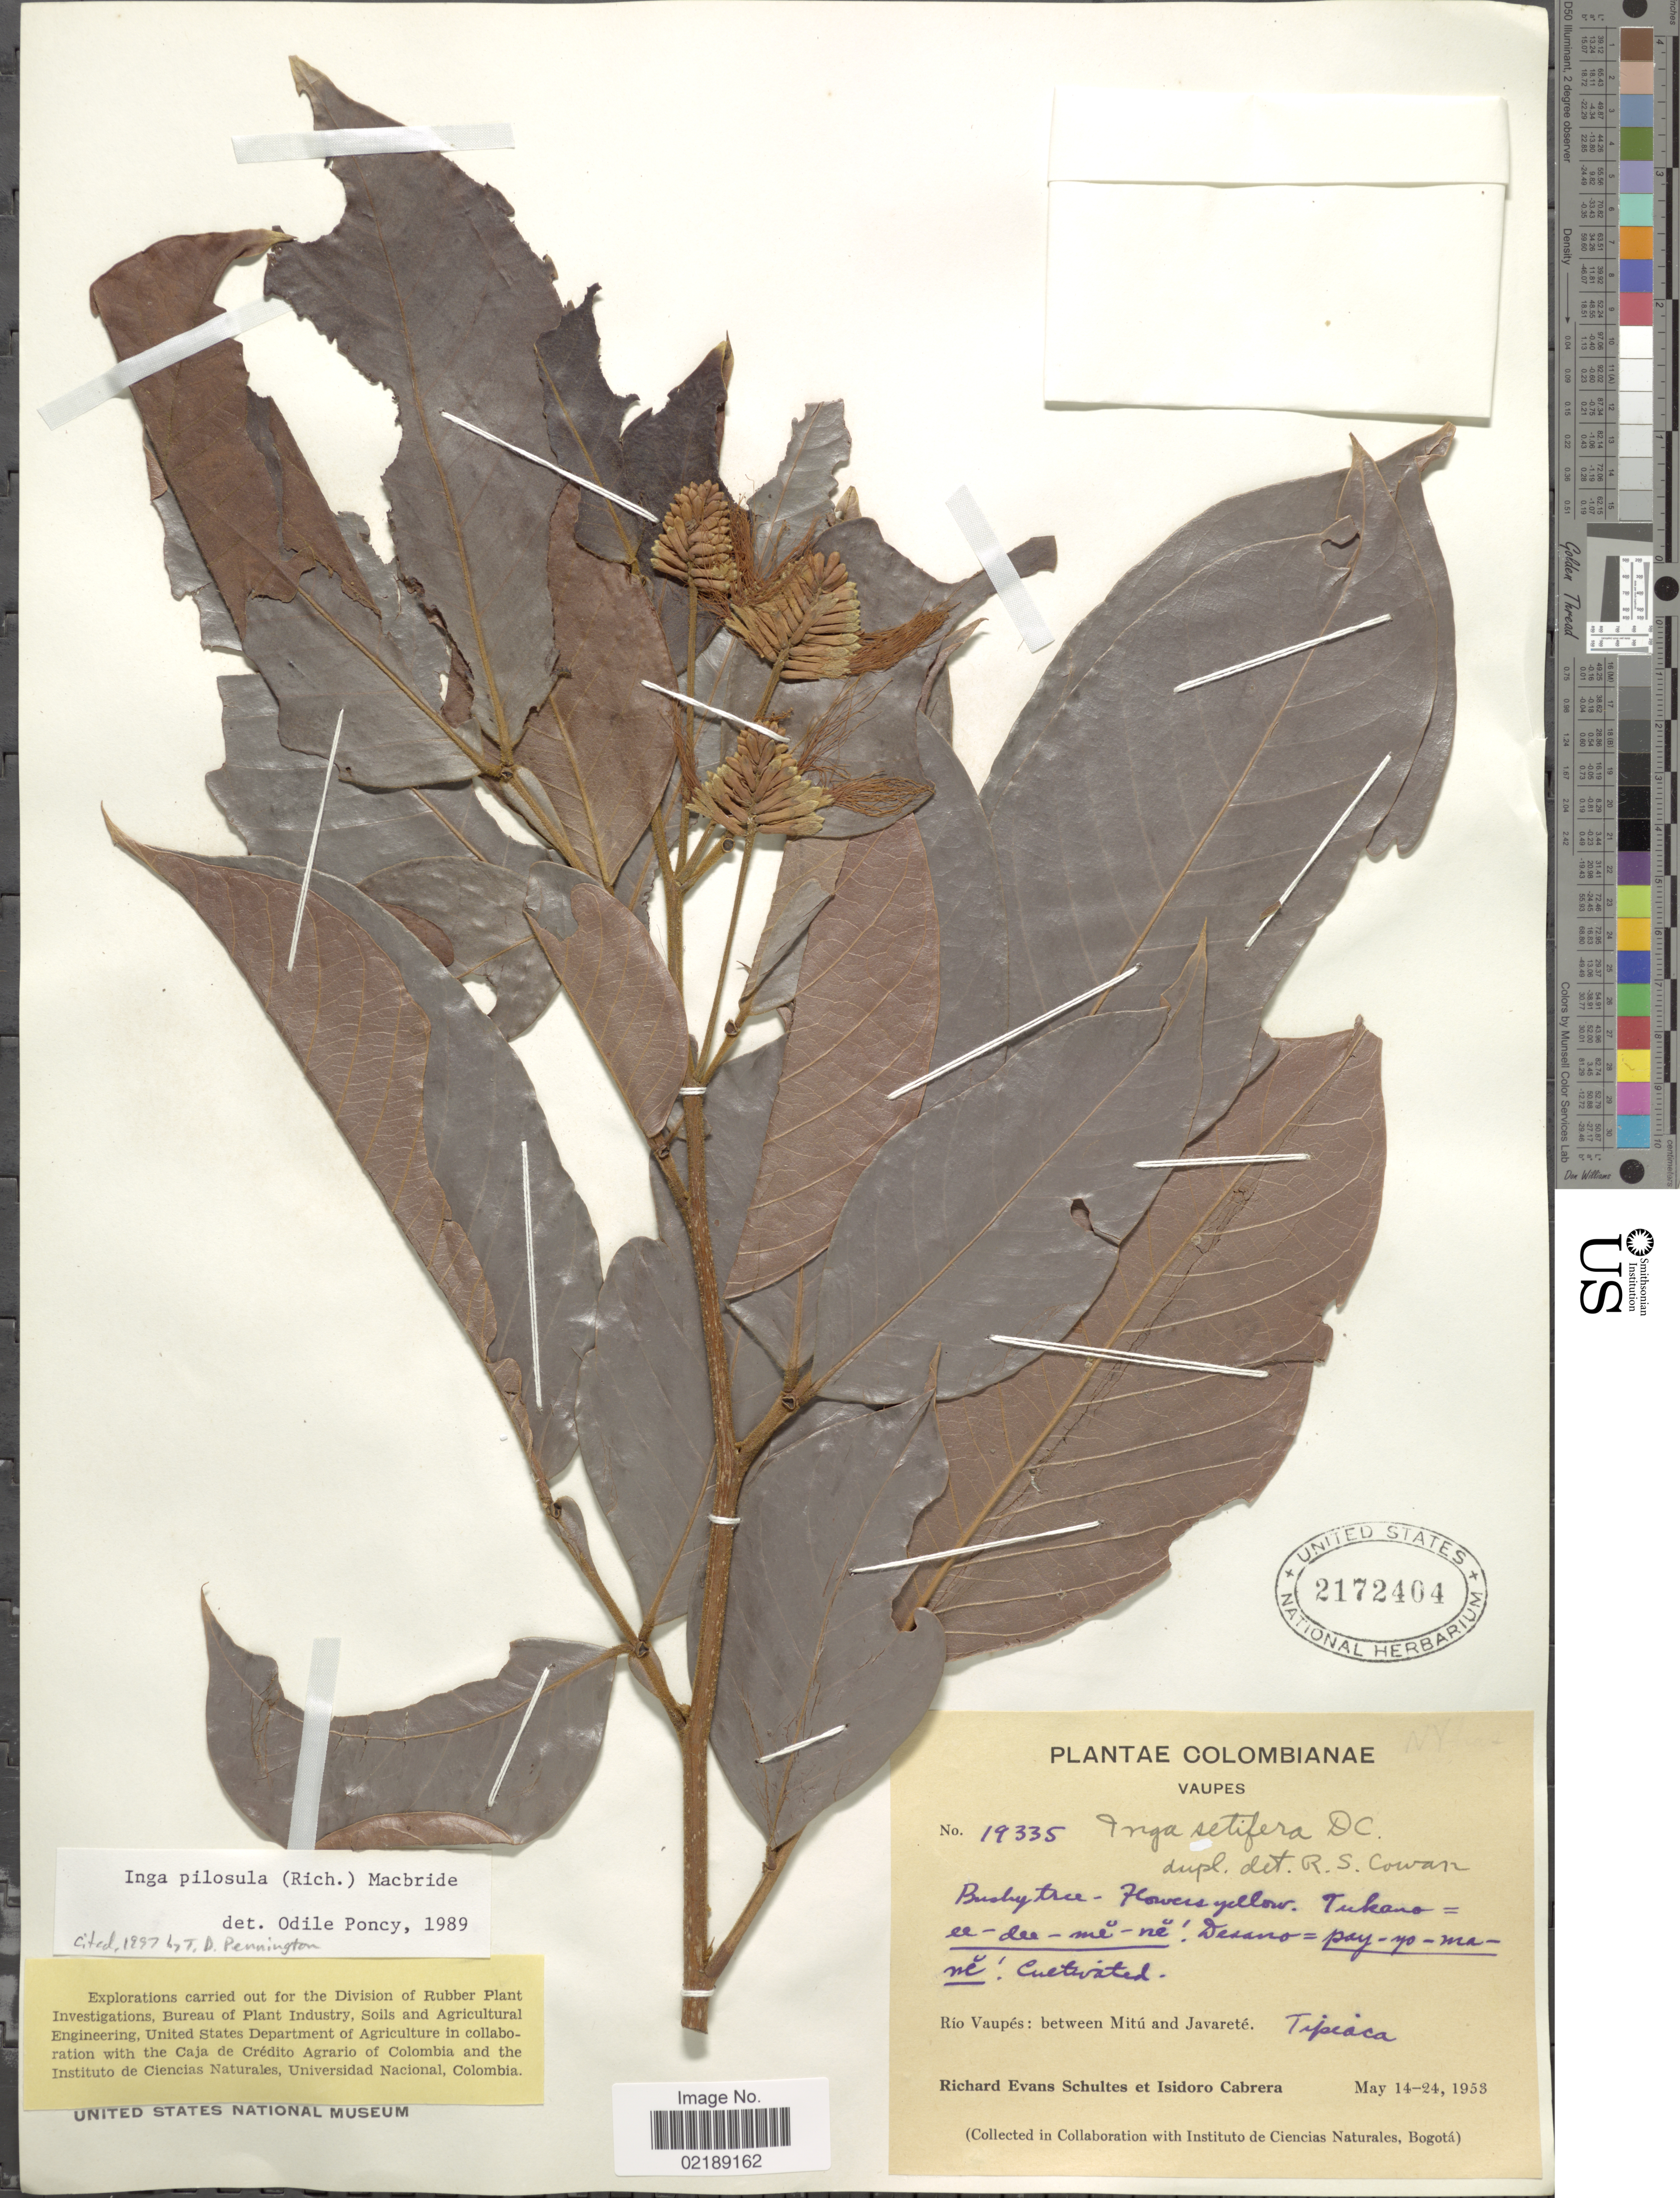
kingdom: Plantae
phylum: Tracheophyta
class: Magnoliopsida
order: Fabales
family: Fabaceae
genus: Inga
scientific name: Inga pilosula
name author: (Rich.) J.F. Macbr.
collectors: R. E. Schultes & I. Cabrera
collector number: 19335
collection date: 1953-05-14/1953-05-24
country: Colombia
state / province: Vaupés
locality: Rio Vaupes, between Mitu and Javarete, Tipiaca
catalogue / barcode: US 2172404